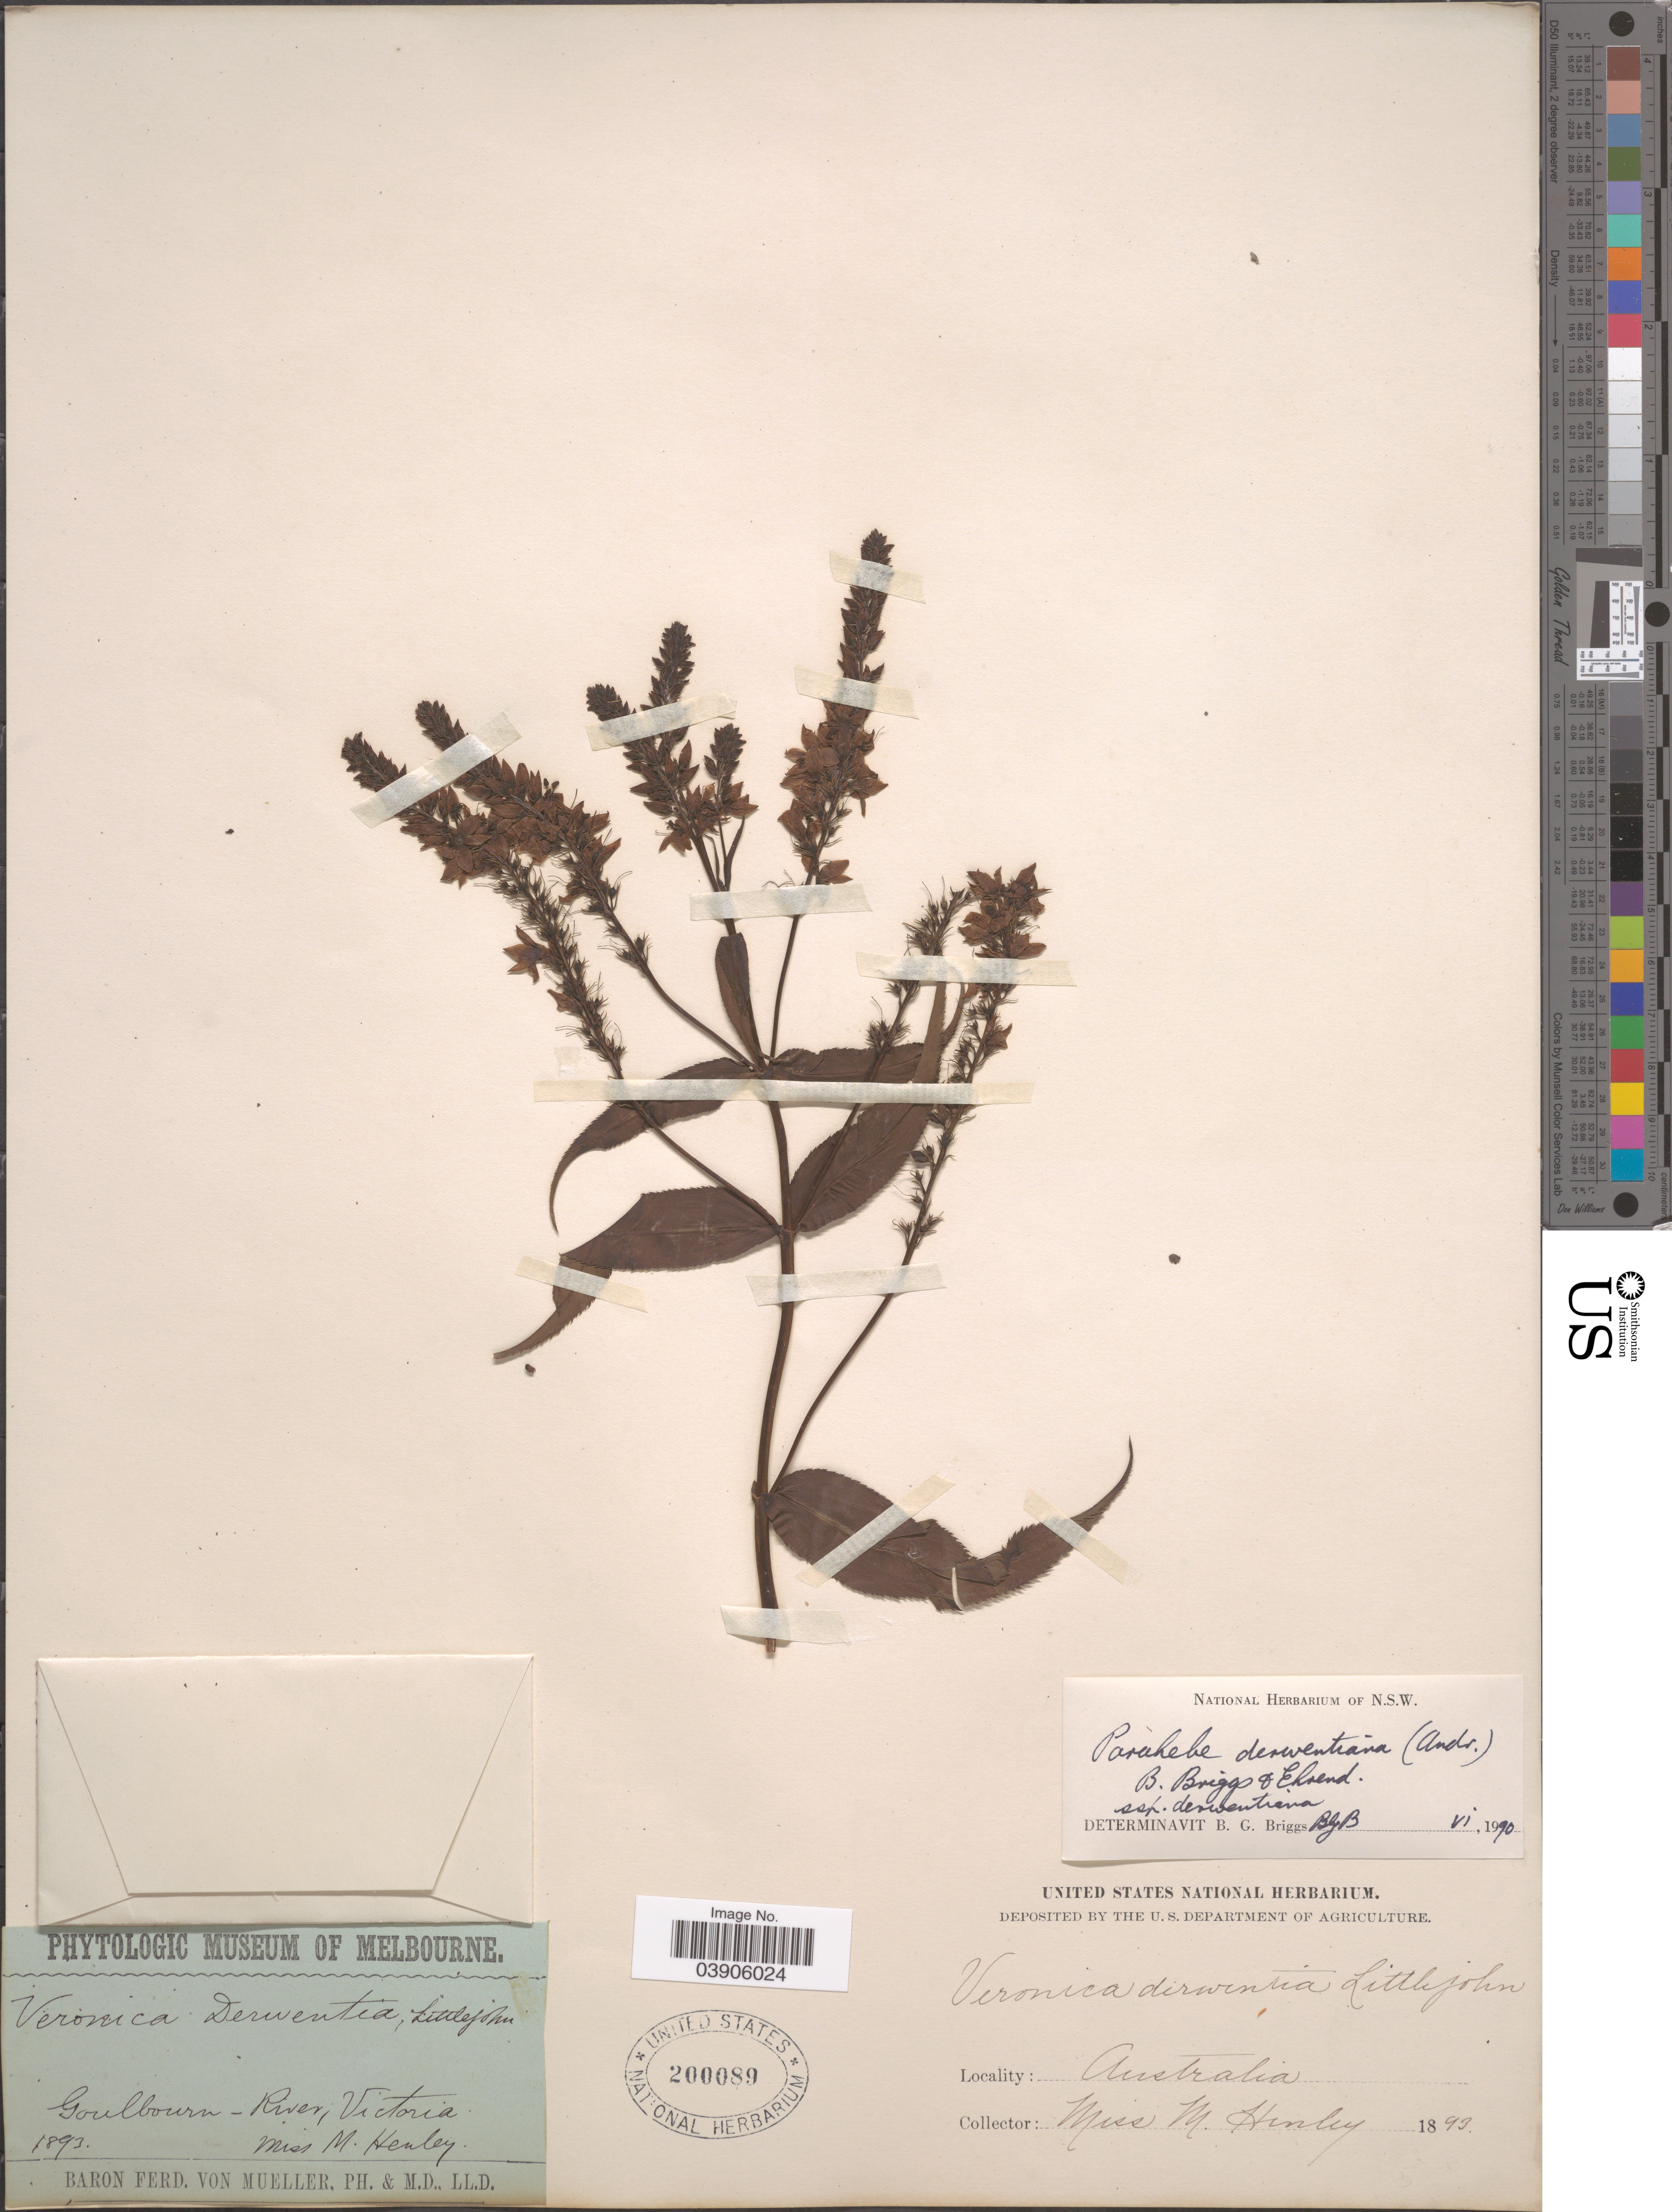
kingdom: Plantae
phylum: Tracheophyta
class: Magnoliopsida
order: Lamiales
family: Plantaginaceae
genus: Parahebe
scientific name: Parahebe derwentiana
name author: (Andrews) B.G. Briggs & Ehrend.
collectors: M. Henley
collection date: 1893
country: Australia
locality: Goulbourn - River, Victoria.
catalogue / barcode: US 200089